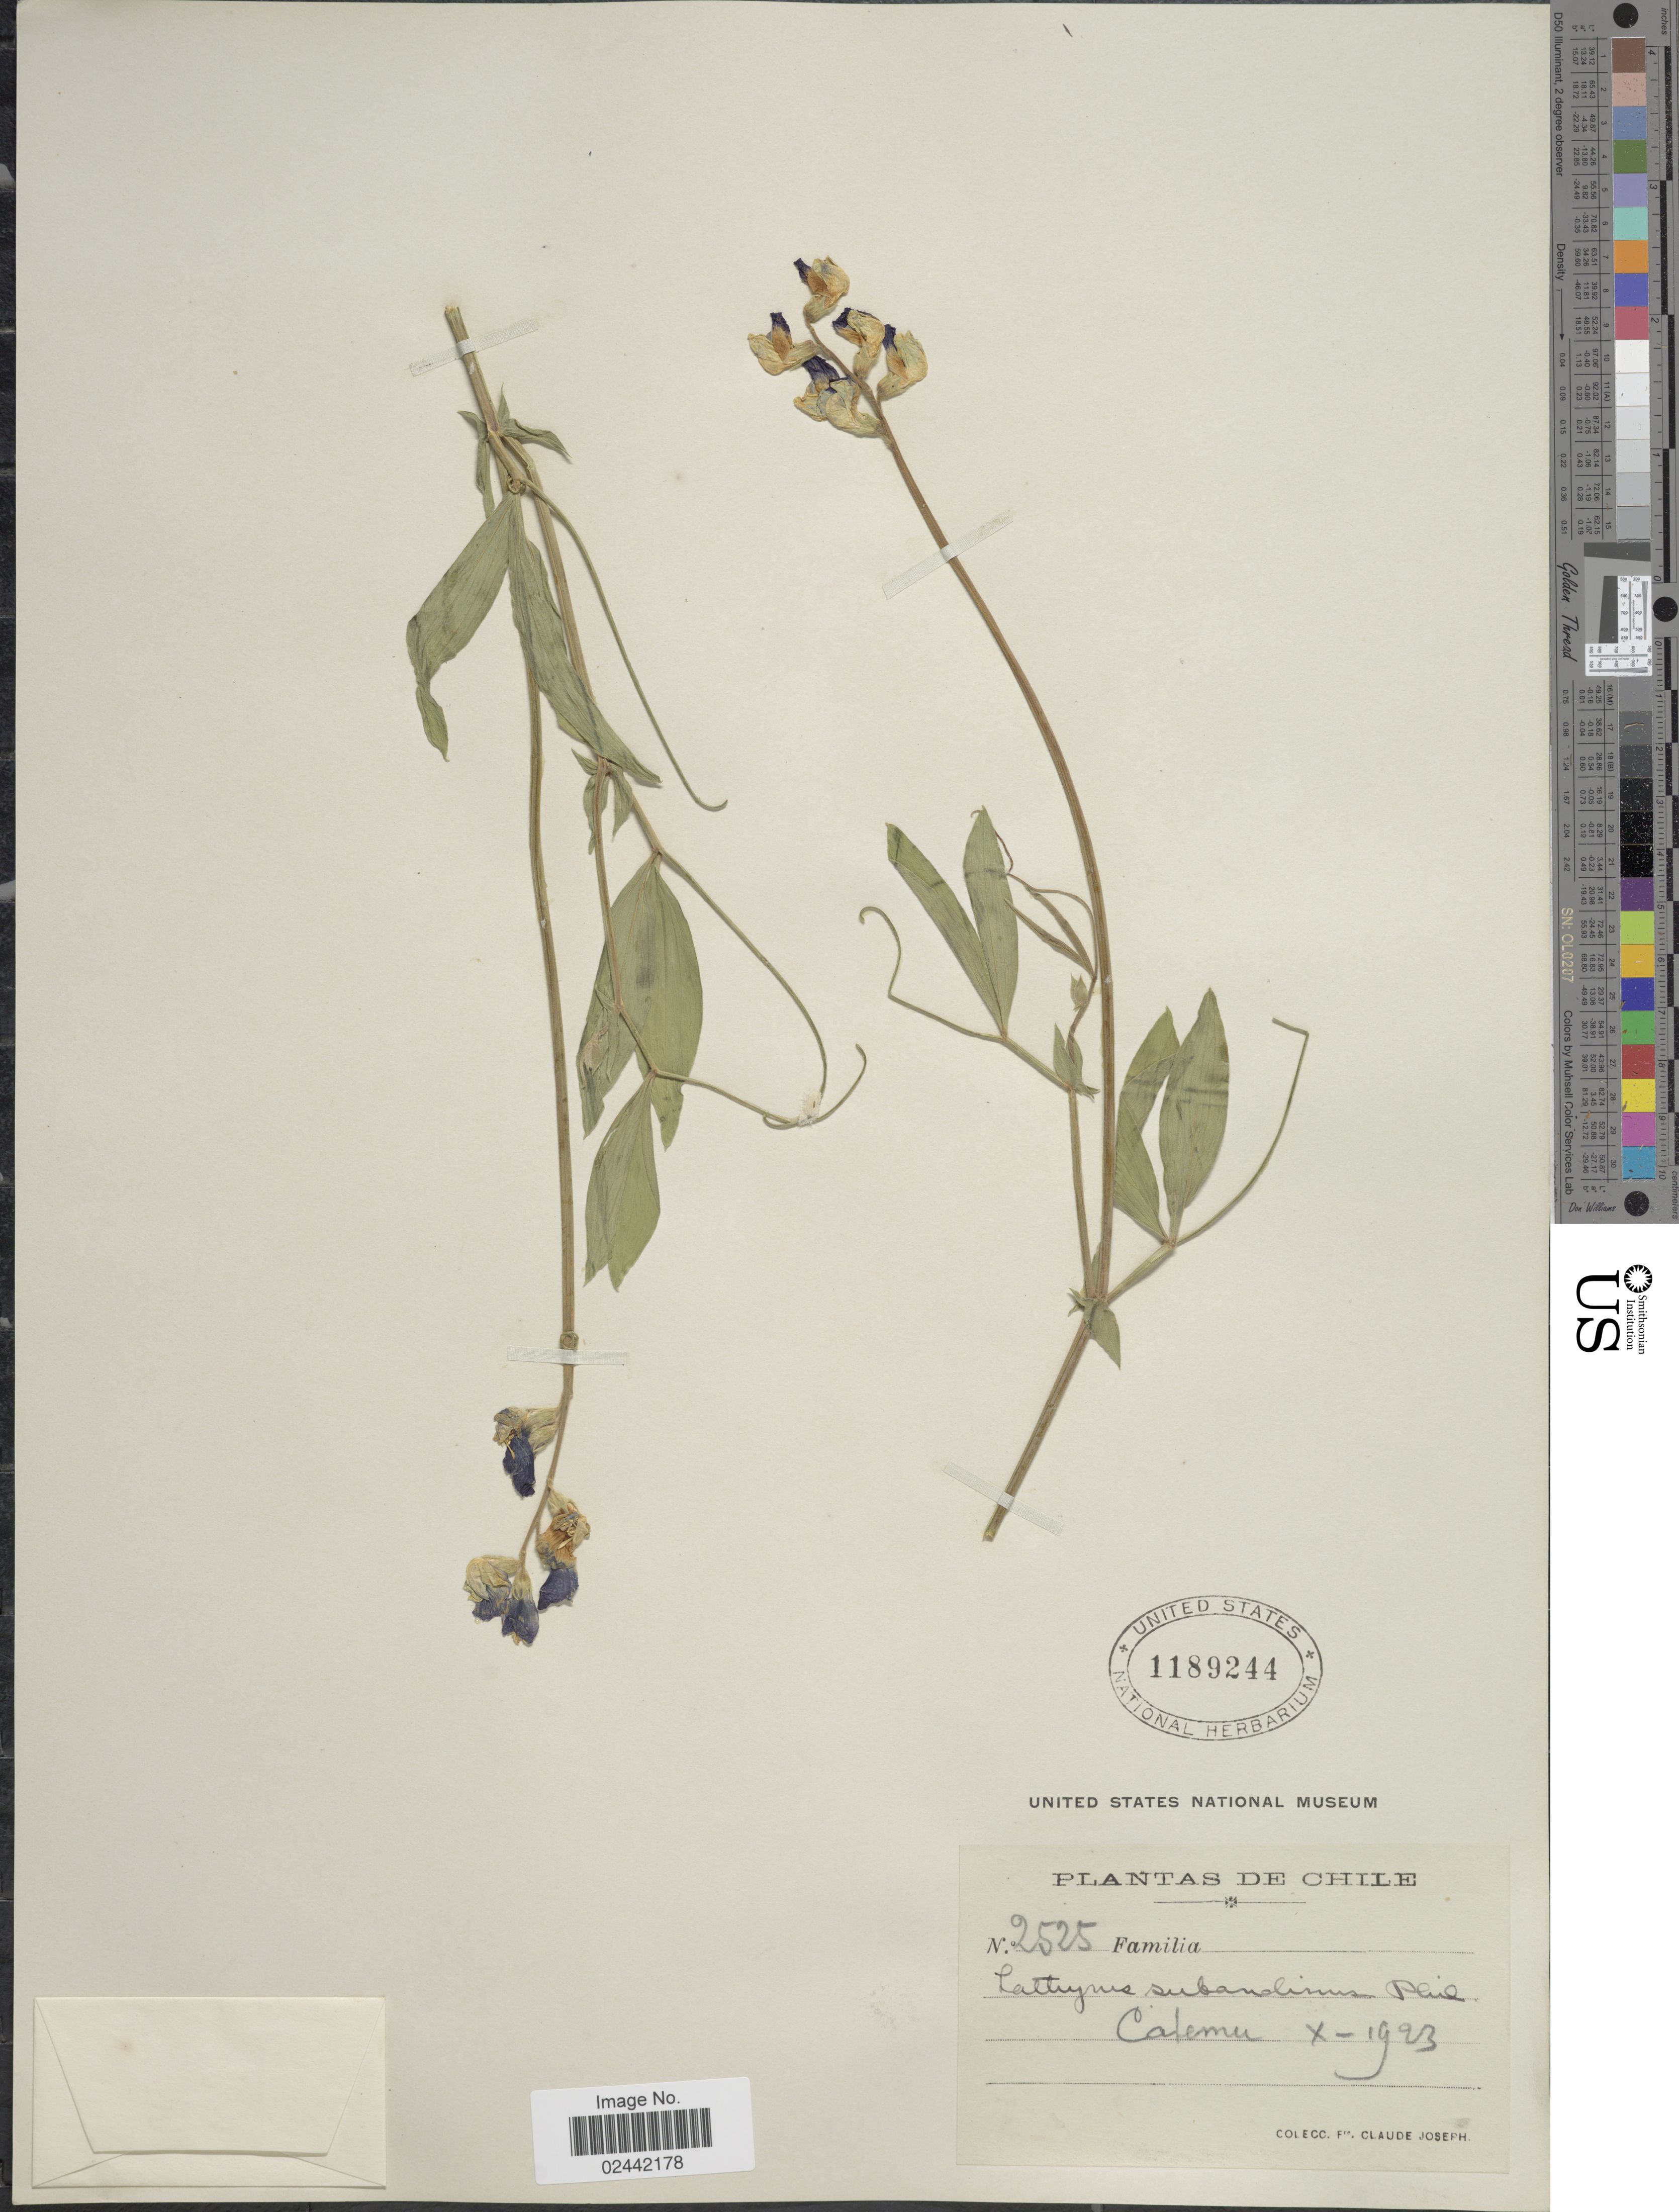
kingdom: Plantae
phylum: Tracheophyta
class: Magnoliopsida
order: Fabales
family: Fabaceae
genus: Lathyrus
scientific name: Lathyrus subandinus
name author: Phil.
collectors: Bro. Claude-Joseph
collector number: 2525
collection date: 1923-10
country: Chile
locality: Catemu, Chile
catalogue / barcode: US 1189244